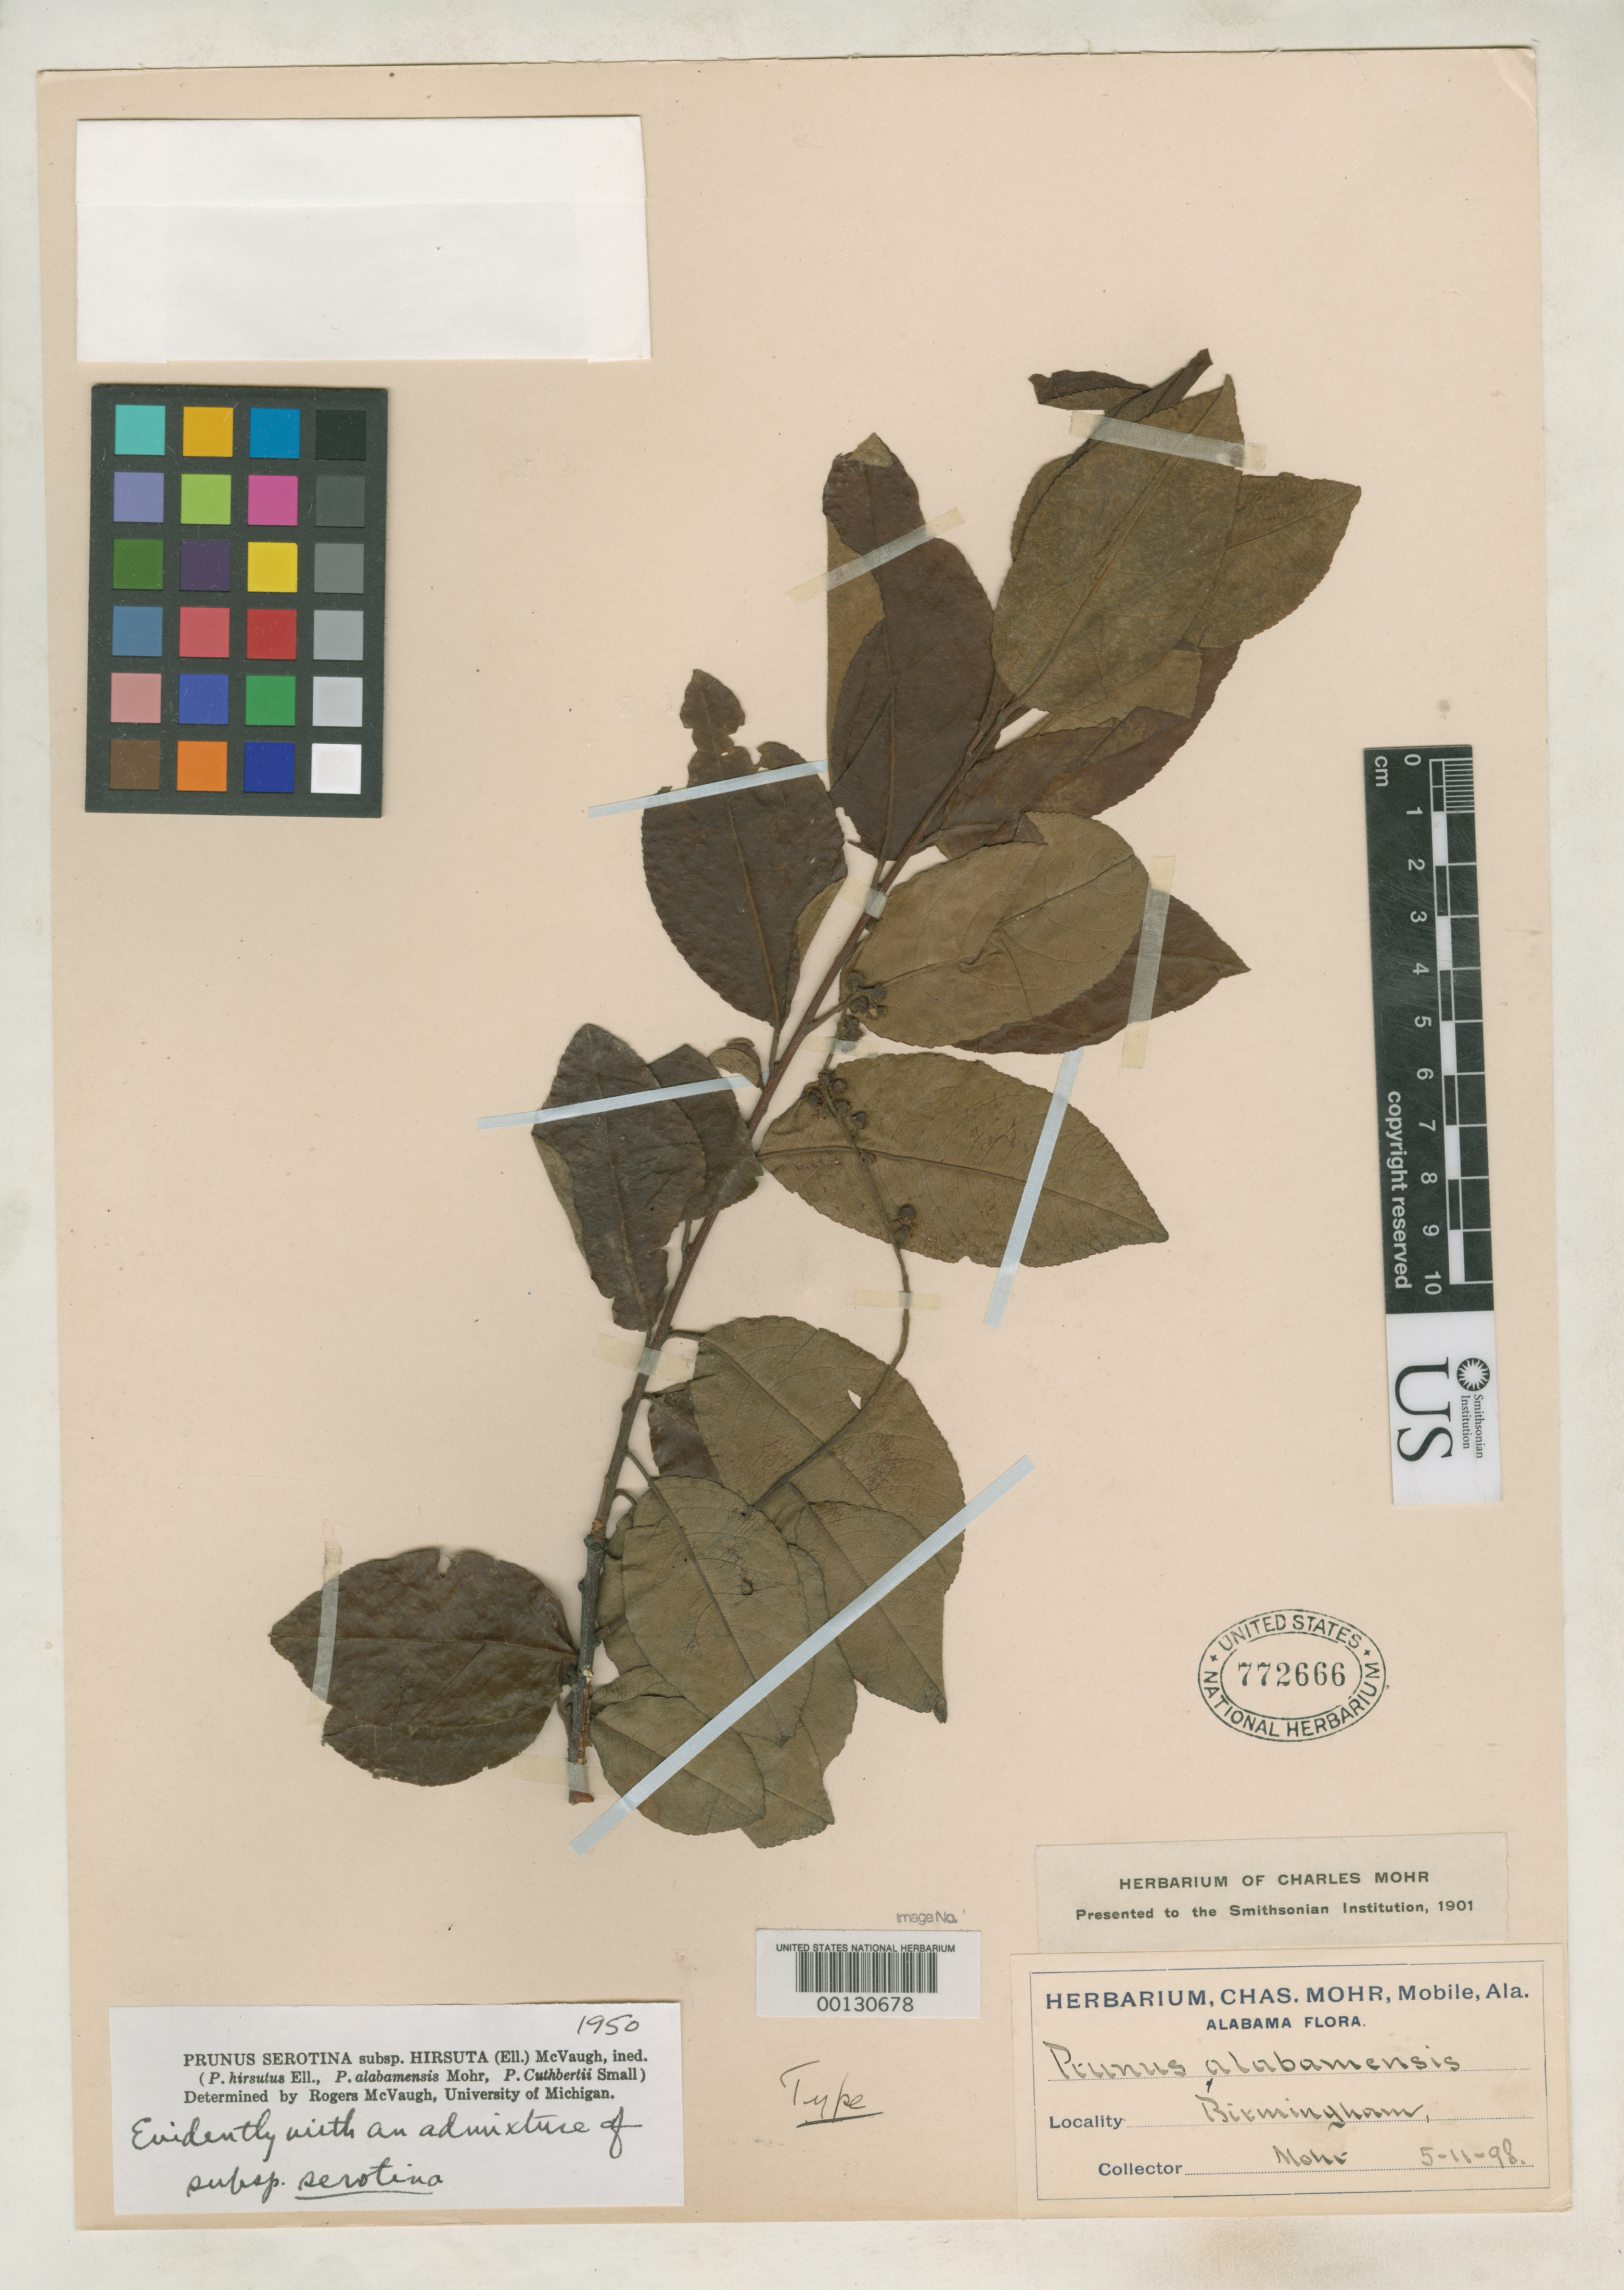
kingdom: Plantae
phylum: Tracheophyta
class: Magnoliopsida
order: Rosales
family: Rosaceae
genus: Prunus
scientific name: Prunus alabamensis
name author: C. Mohr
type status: Type Collection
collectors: C. T. Mohr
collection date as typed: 11 May 1898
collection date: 1898-05-11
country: United States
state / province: Alabama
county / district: Jefferson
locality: Red Mountain, near Birmingham.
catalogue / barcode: US 772666